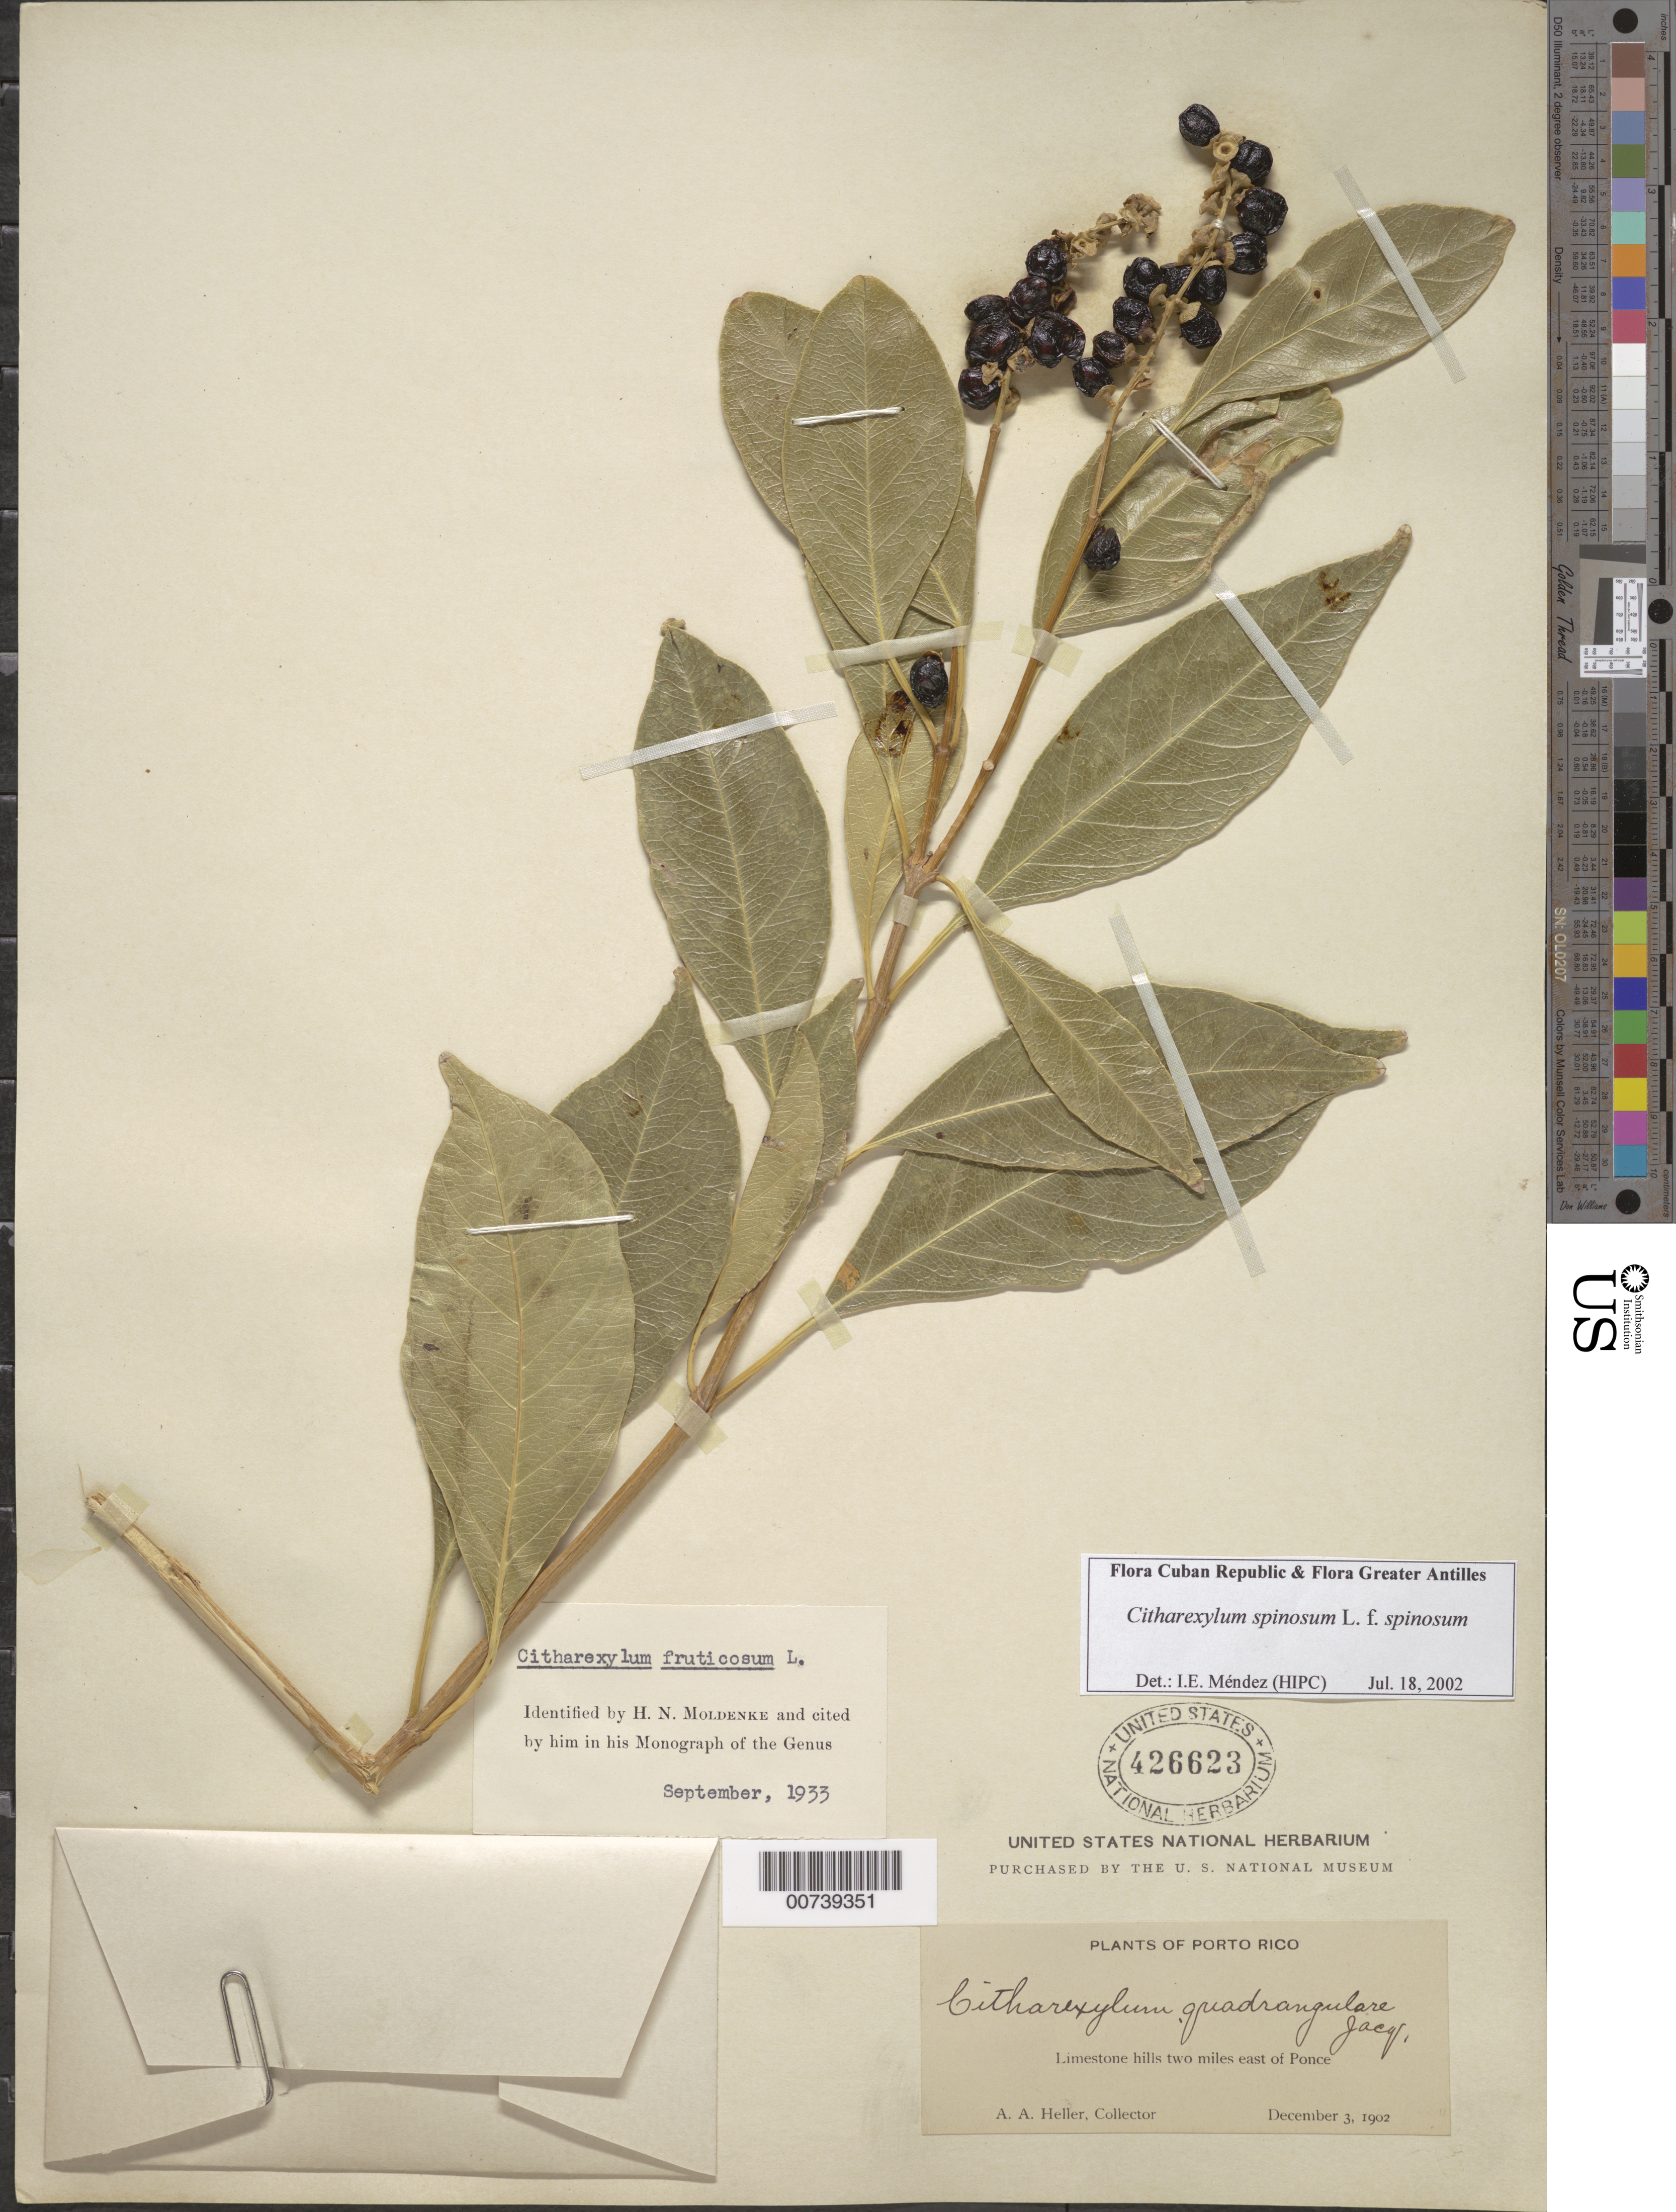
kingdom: Plantae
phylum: Tracheophyta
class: Magnoliopsida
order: Lamiales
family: Verbenaceae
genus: Citharexylum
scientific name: Citharexylum spinosum f. spinosum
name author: L.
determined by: Méndez, Isidro E., (HIPC)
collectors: A. A. Heller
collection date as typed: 03 Dec 1902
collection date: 1902-12-03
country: Puerto Rico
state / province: Ponce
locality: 2 mi E of Ponce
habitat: Limestone hills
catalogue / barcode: US 426623